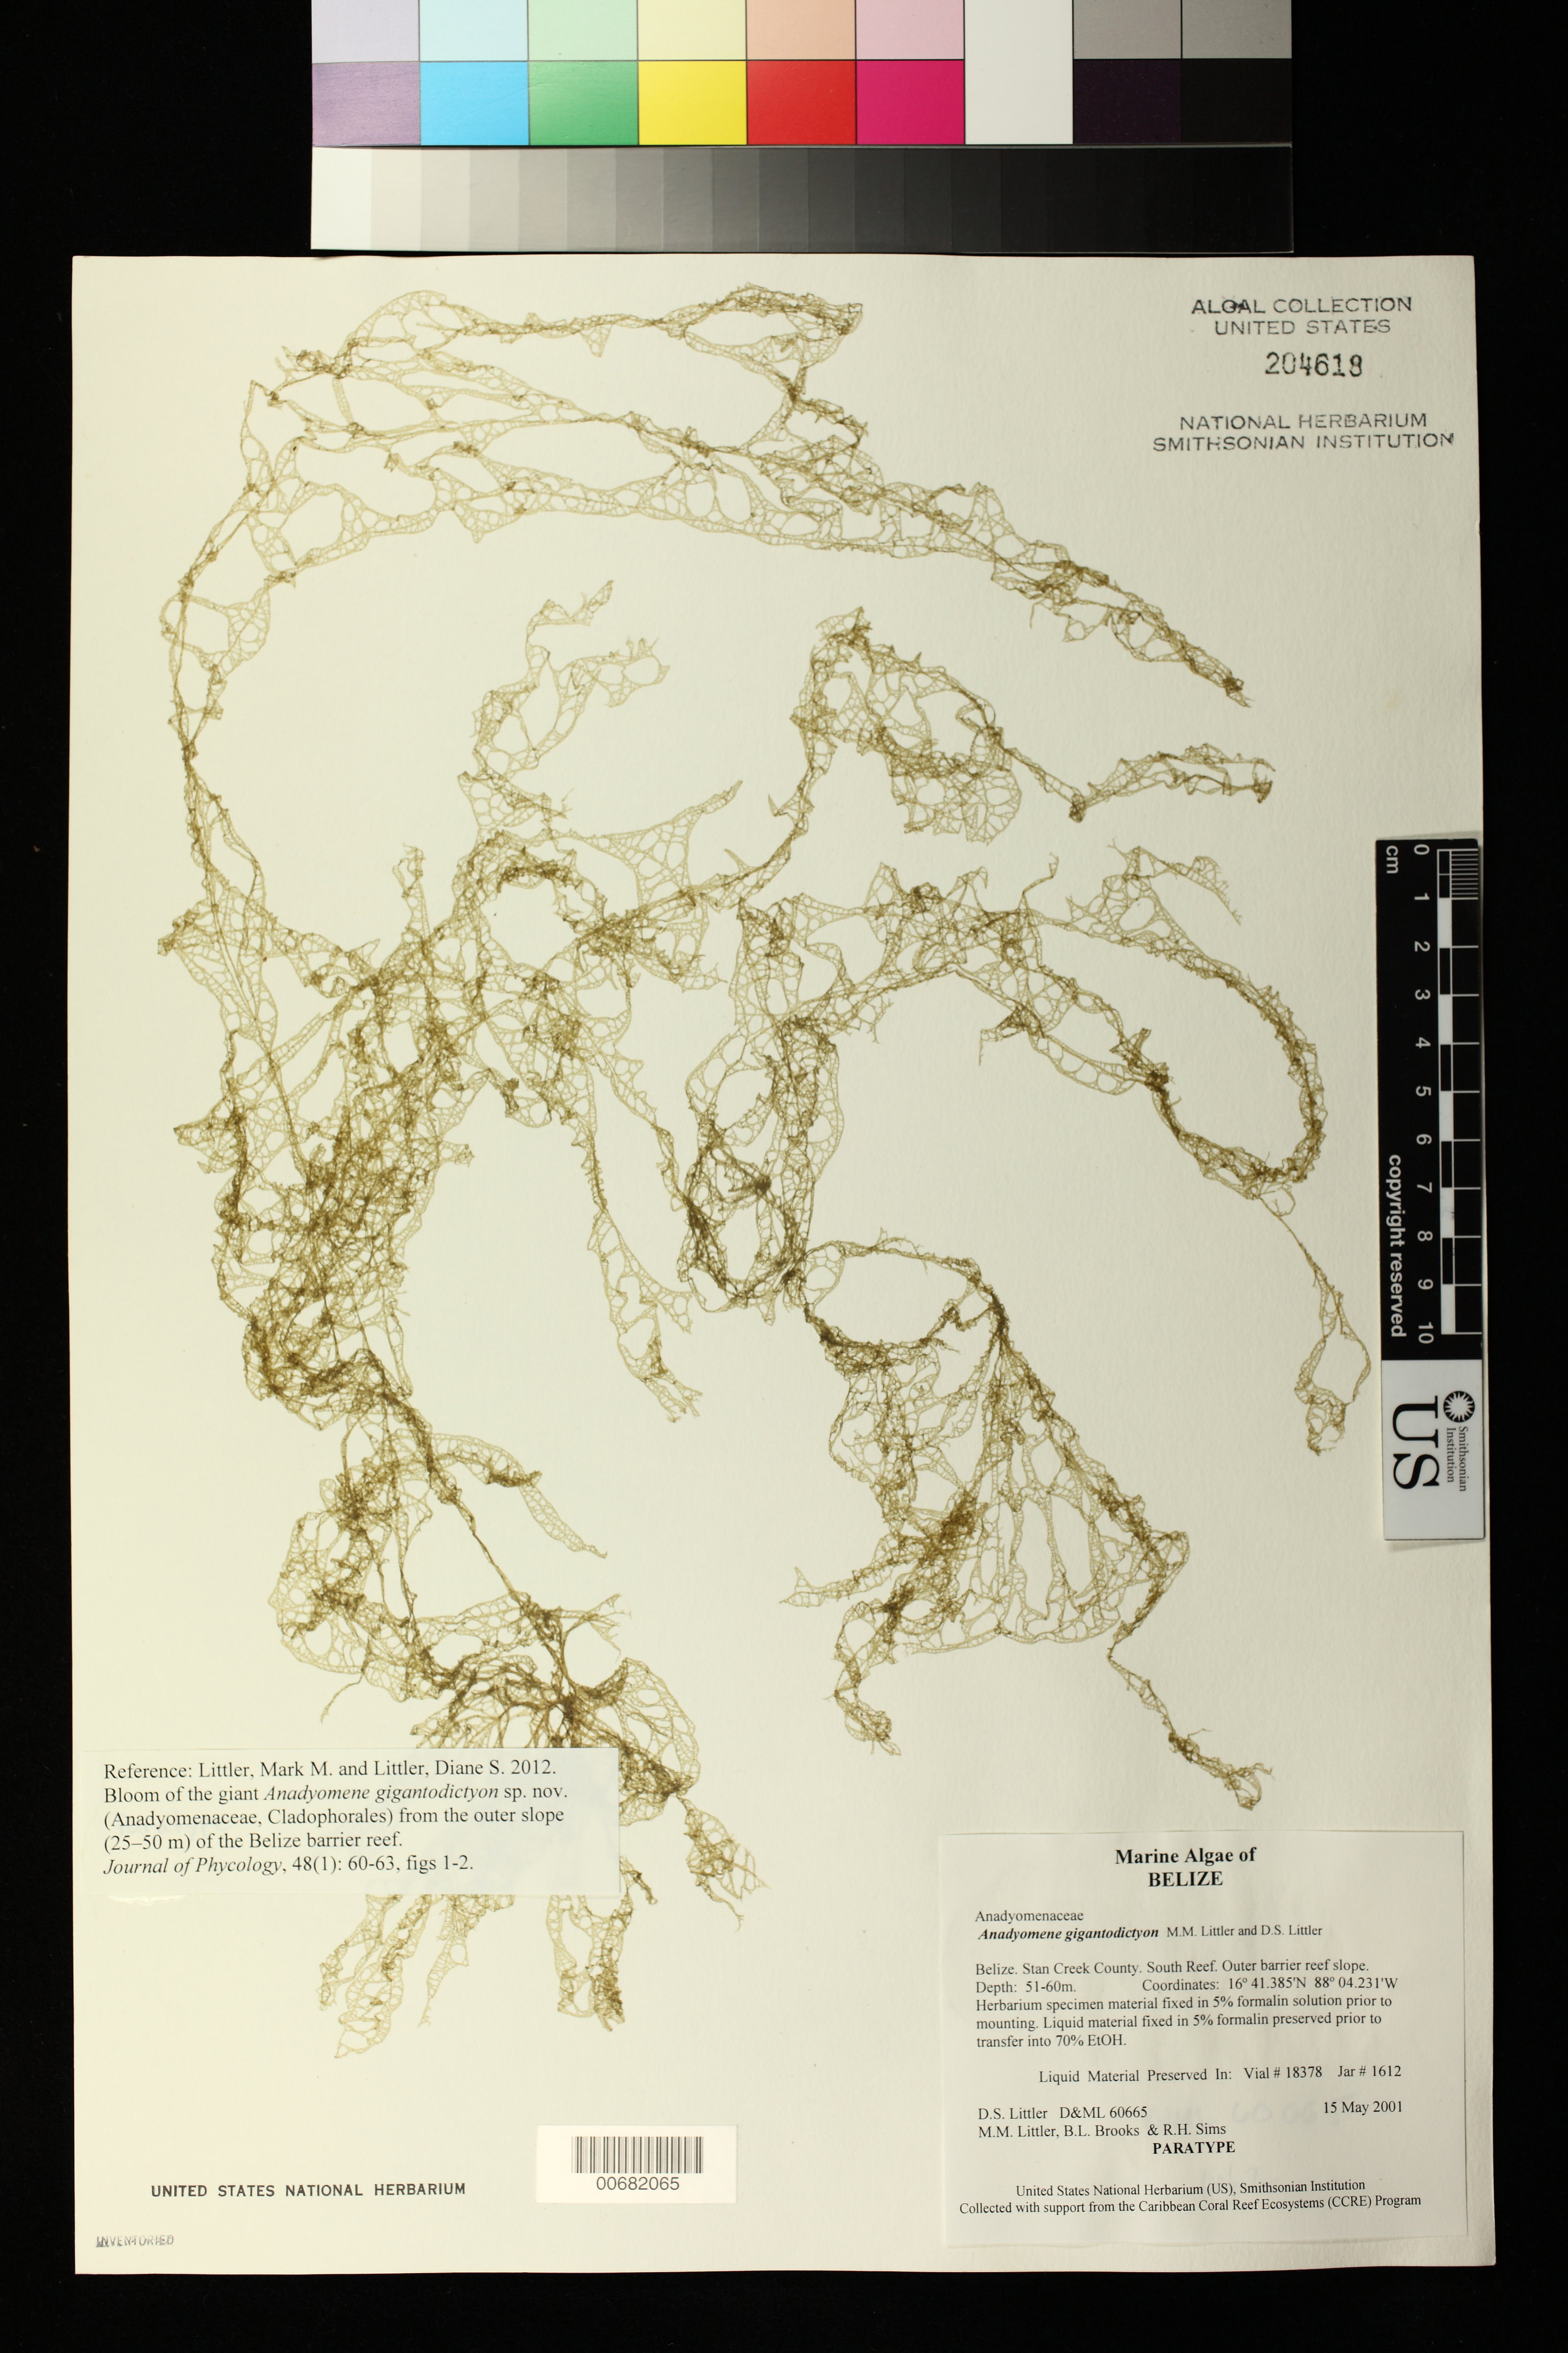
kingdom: Plantae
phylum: Chlorophyta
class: Ulvophyceae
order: Cladophorales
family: Anadyomenaceae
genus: Anadyomene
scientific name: Anadyomene pavonina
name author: (J. Agardh) J. Wille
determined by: Brooks, B. L., (BOT), Smithsonian Institution - National Museum of Natural History (UNITED STATES)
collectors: D. S. Littler, M. M. Littler, B. Brooks & R. H. Sims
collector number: D&ML 60665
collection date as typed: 15 May 2001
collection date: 2001-05-15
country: Belize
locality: South Reef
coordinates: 16 41.385' N, 88 4.213' W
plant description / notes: Paratype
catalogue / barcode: US 204618